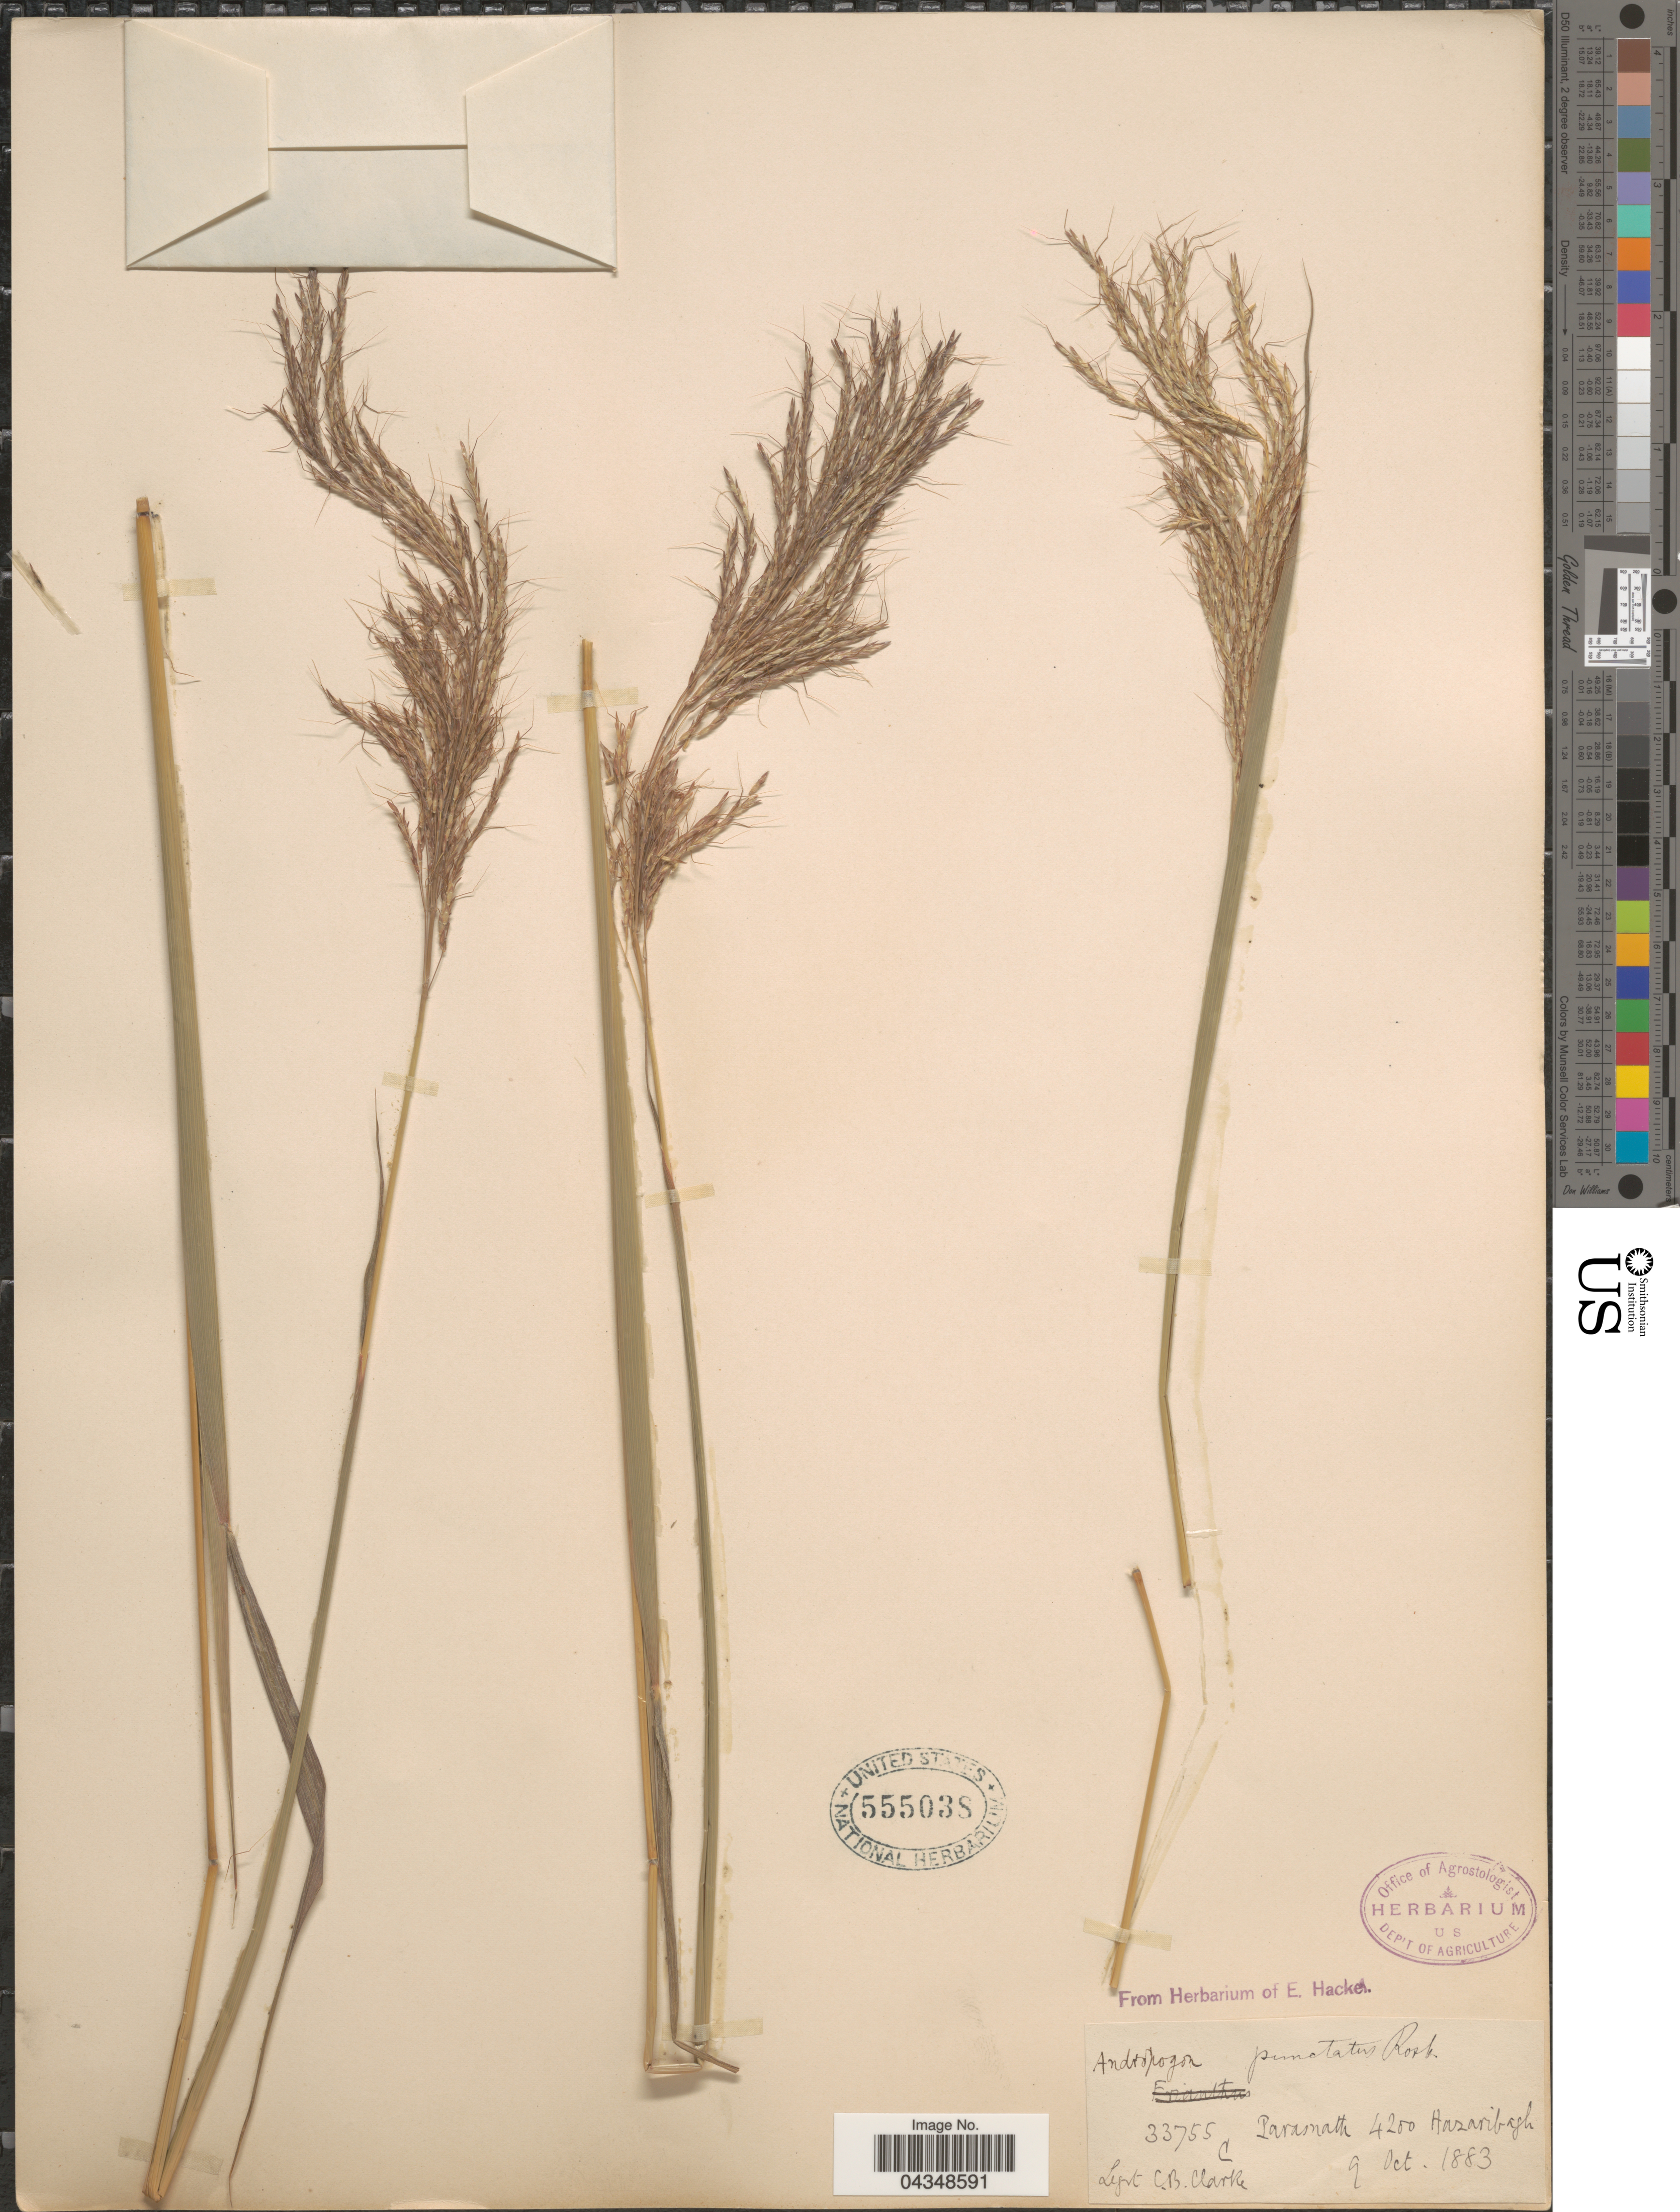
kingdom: Plantae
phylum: Tracheophyta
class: Liliopsida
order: Poales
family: Poaceae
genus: Bothriochloa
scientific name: Bothriochloa bladhii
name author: (Retz.) S.T. Blake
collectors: C. B. Clarke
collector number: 33755C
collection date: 1883-10-09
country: India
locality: Parasnath. Hazaribagh.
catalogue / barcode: US 555038